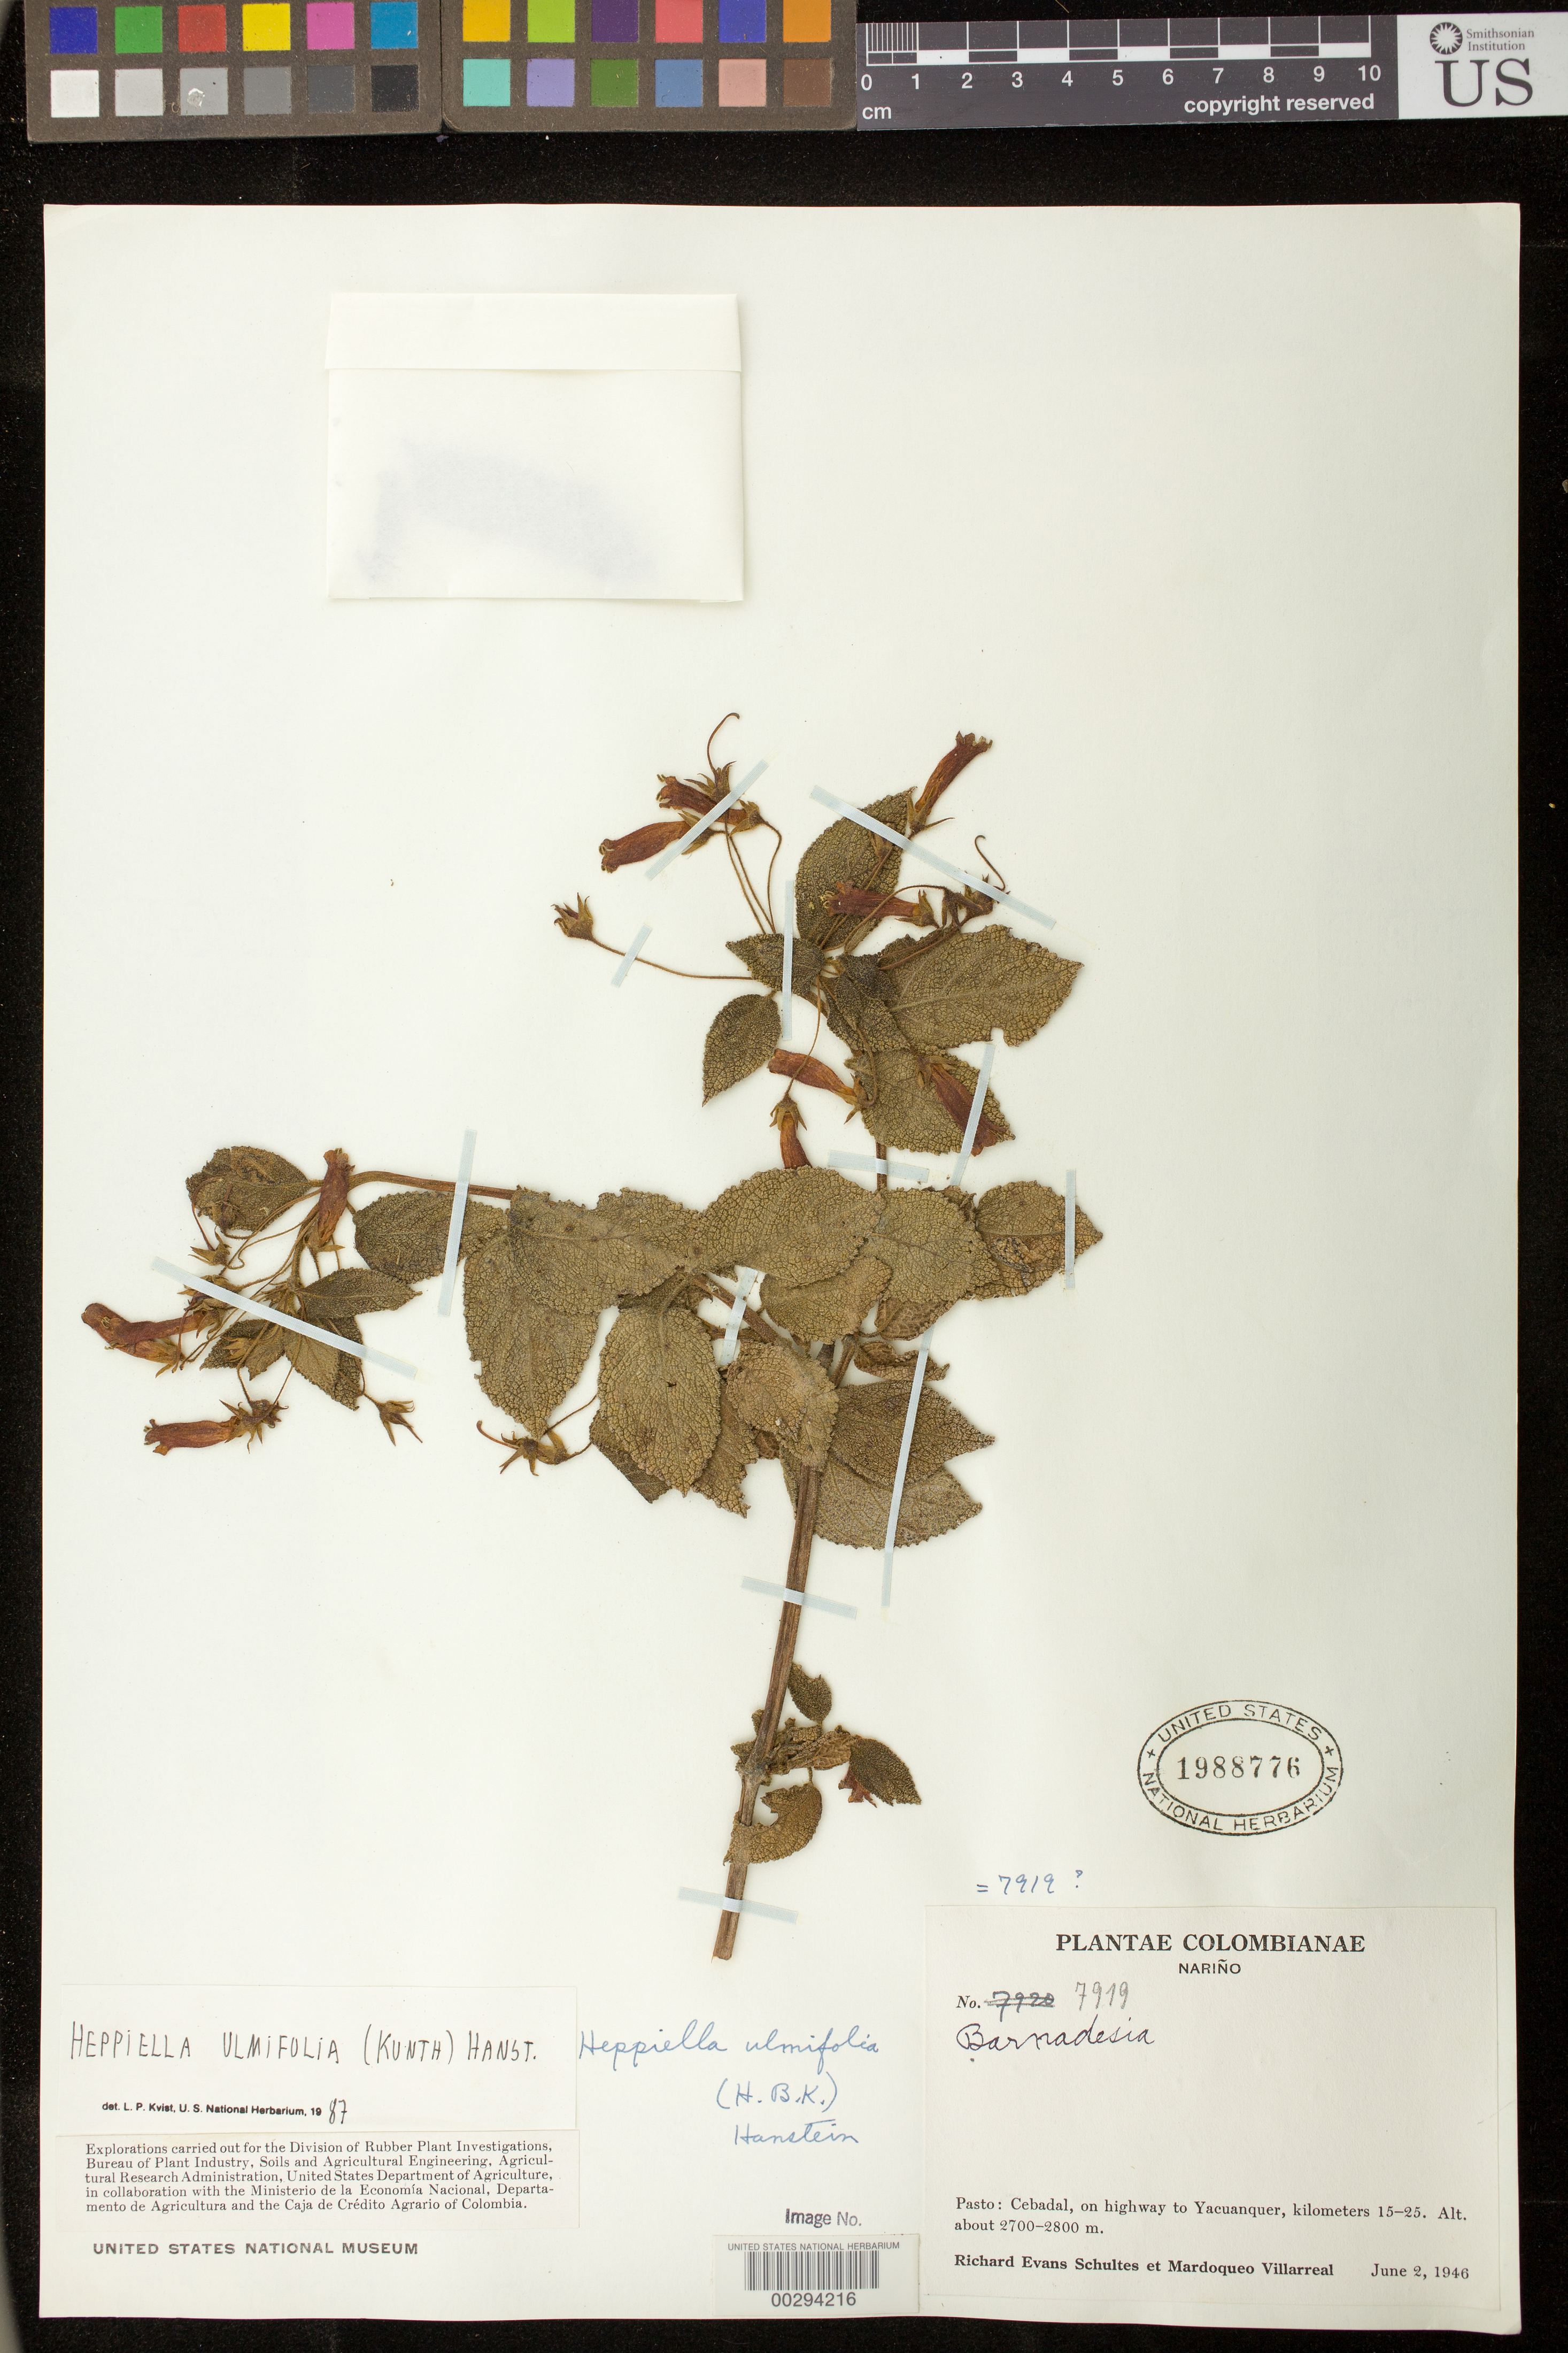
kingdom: Plantae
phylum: Tracheophyta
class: Magnoliopsida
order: Lamiales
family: Gesneriaceae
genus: Heppiella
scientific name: Heppiella ulmifolia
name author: (Kunth) Hanst.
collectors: R. E. Schultes & M. Villarreal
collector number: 7919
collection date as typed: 02 Jun 1946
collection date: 1946-06-02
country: Colombia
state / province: Nariño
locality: Pasto, Cebadal, on highway to Yacuanquer, km 15-25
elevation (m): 2700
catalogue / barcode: US 1988776